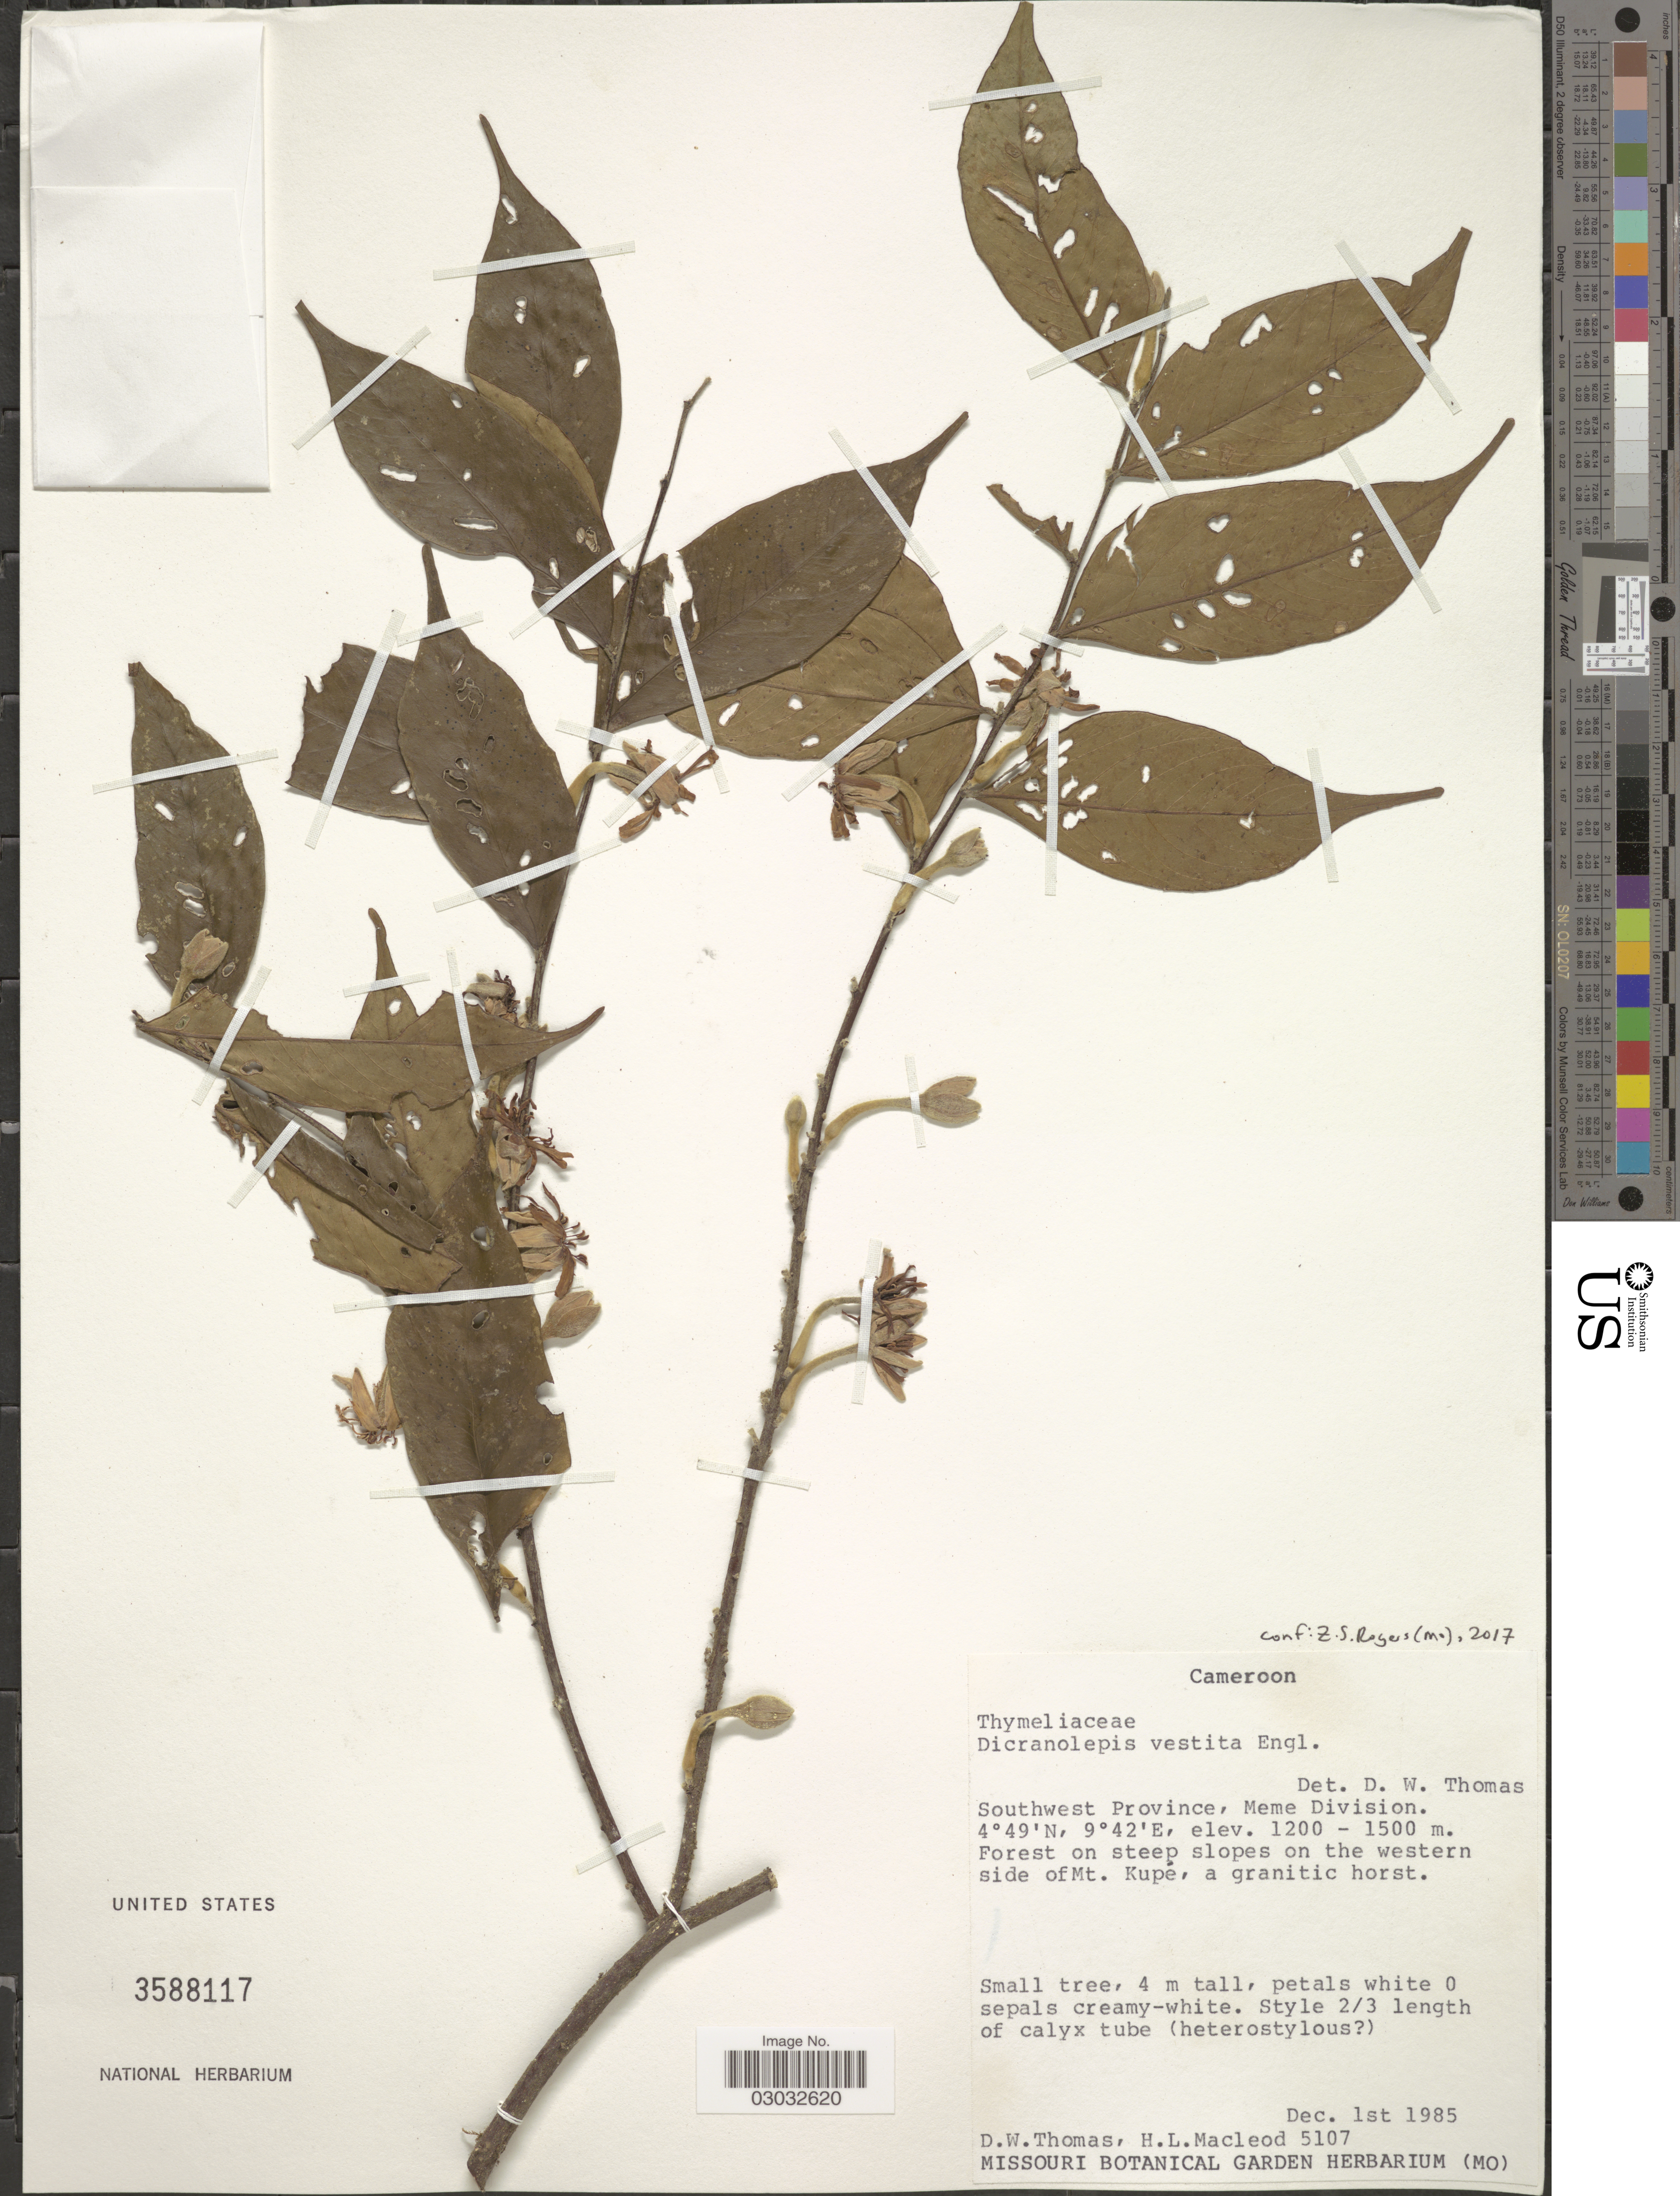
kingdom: Plantae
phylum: Tracheophyta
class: Magnoliopsida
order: Malvales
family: Thymelaeaceae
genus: Dicranolepis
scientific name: Dicranolepis vestita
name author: Engl.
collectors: D. W. Thomas & H. Macleod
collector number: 5107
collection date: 1985-12-01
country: Cameroon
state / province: Sud-Ouest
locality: Southwest Province, Meme Division. Slopes on the western side of Mt. Kupé.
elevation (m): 1200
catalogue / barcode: US 3588117